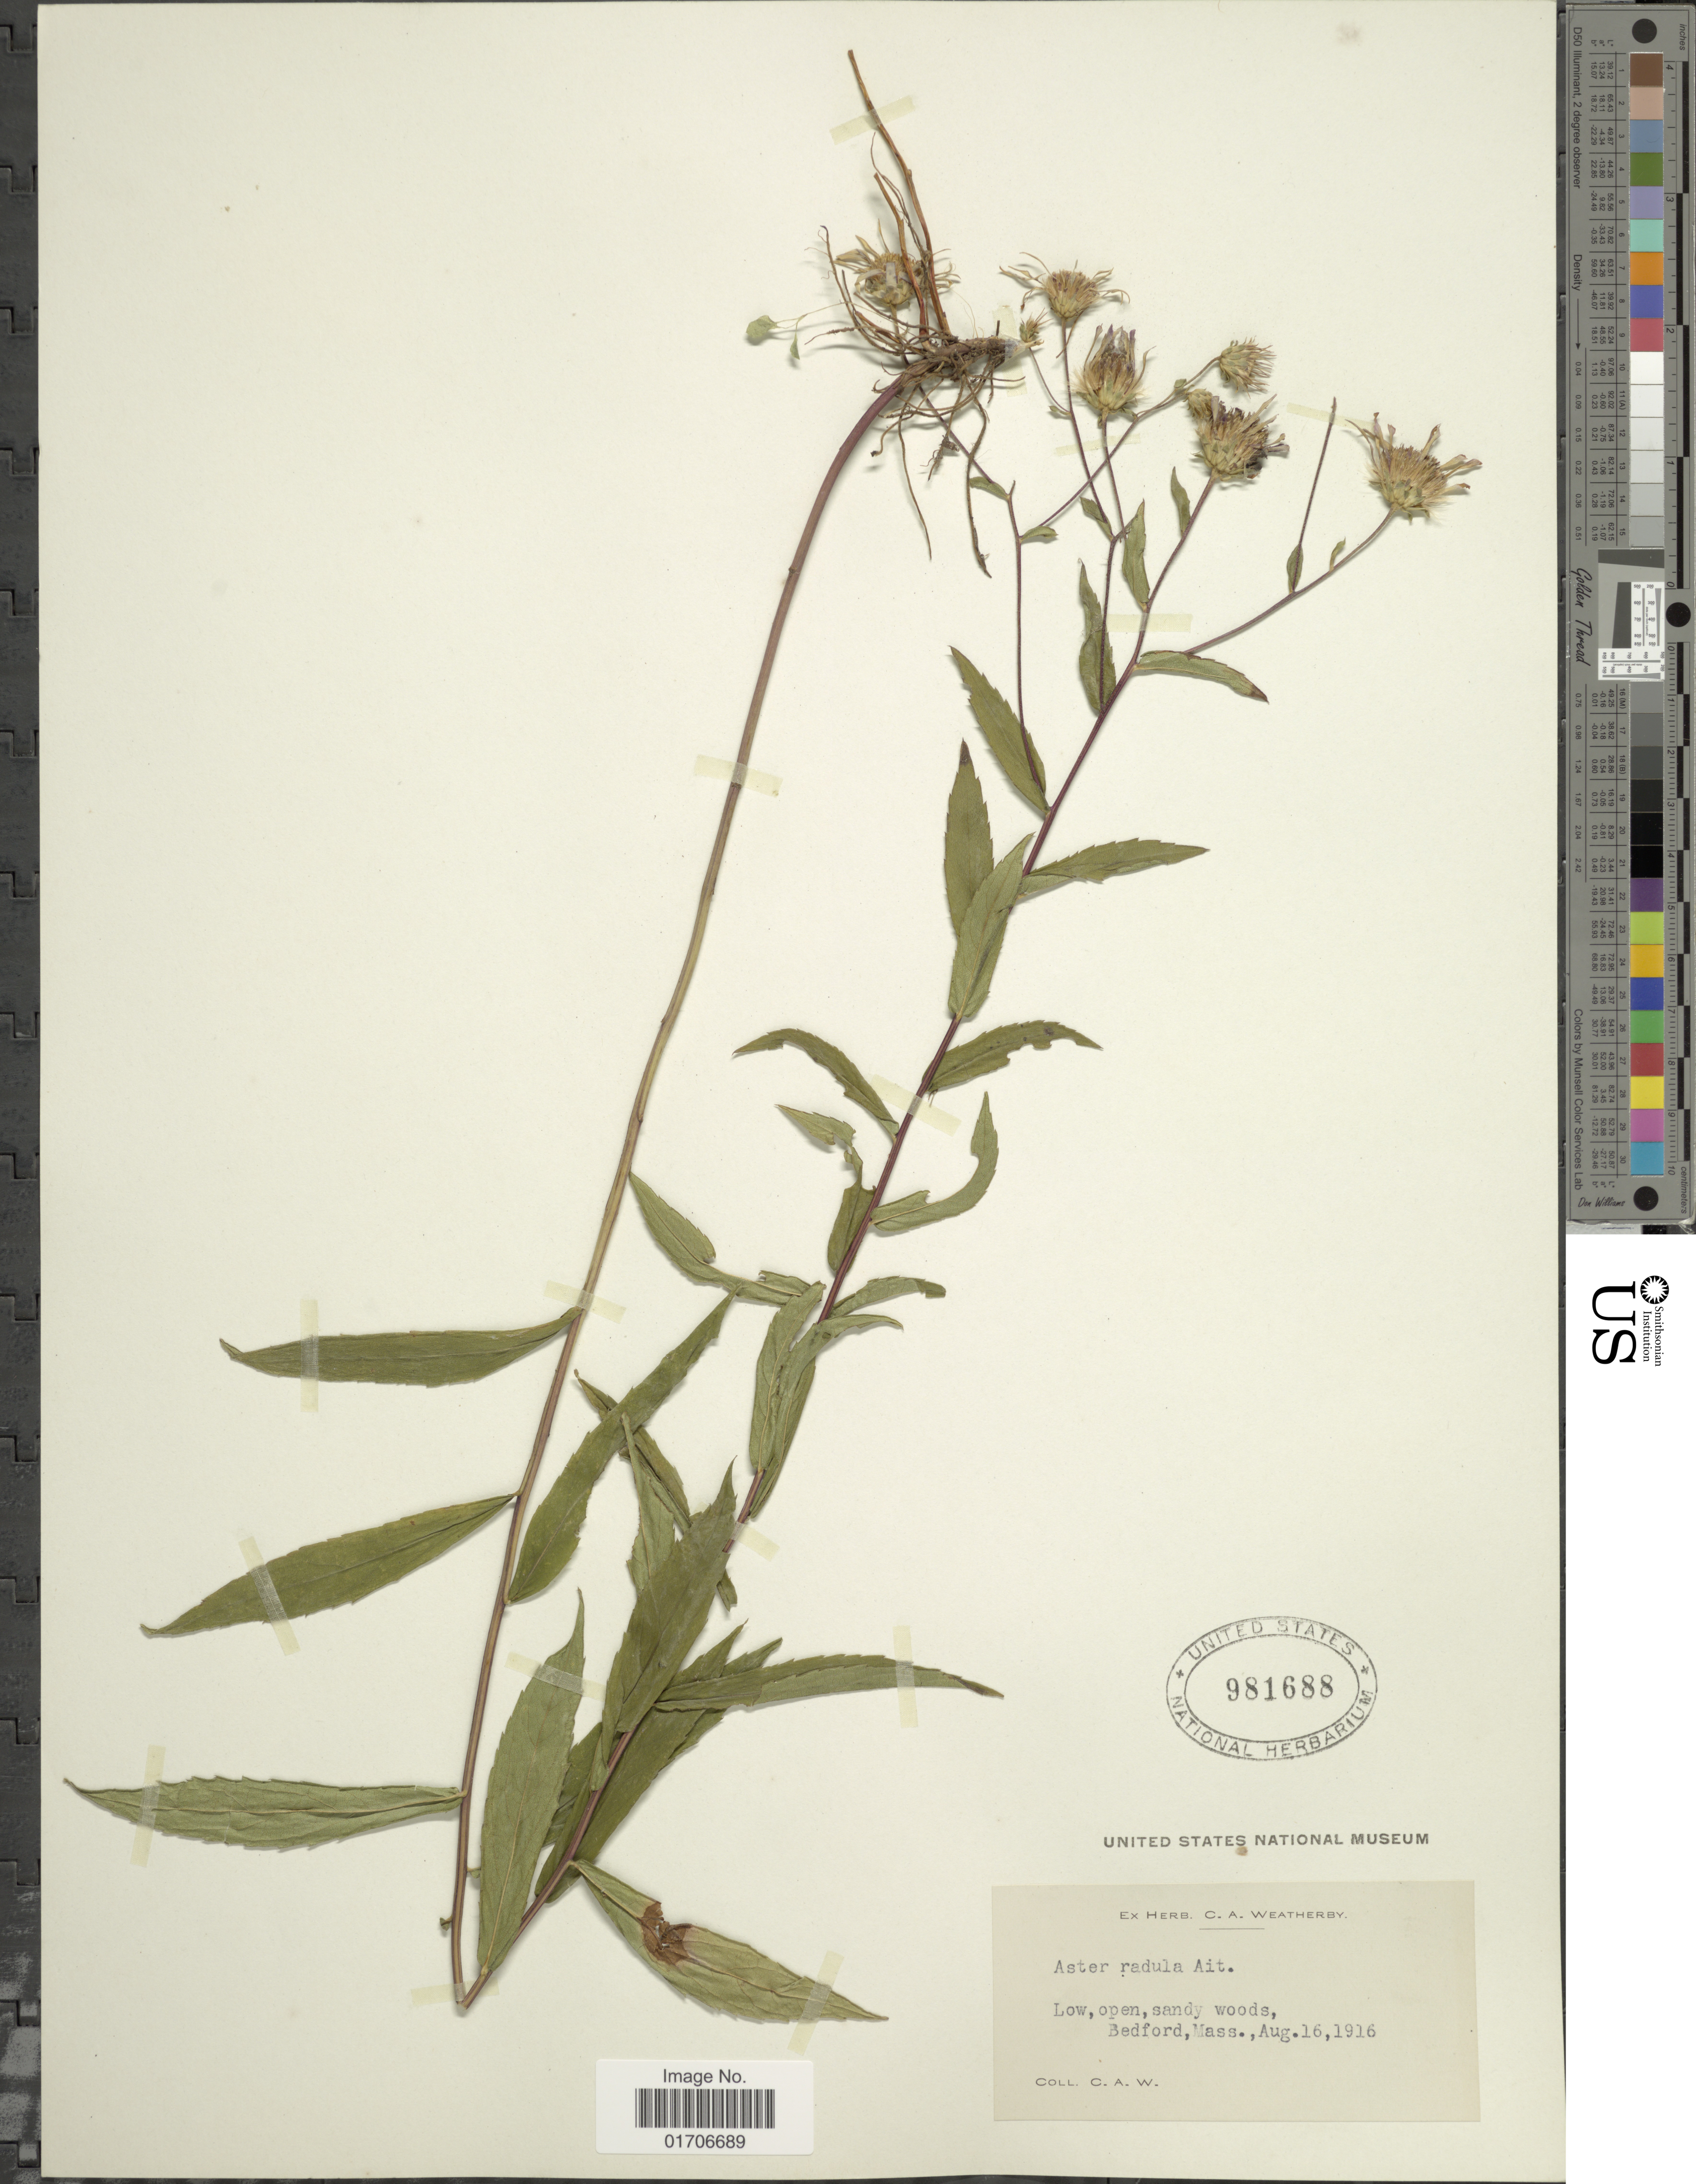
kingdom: Plantae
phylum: Tracheophyta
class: Magnoliopsida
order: Asterales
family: Asteraceae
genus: Eurybia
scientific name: Eurybia radula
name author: (Aiton) G.L. Nesom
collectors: C. A. Weatherby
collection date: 1916-08-16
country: United States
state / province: Massachusetts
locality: Low, open, sandy woods, Bedford, Mass.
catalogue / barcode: US 981688